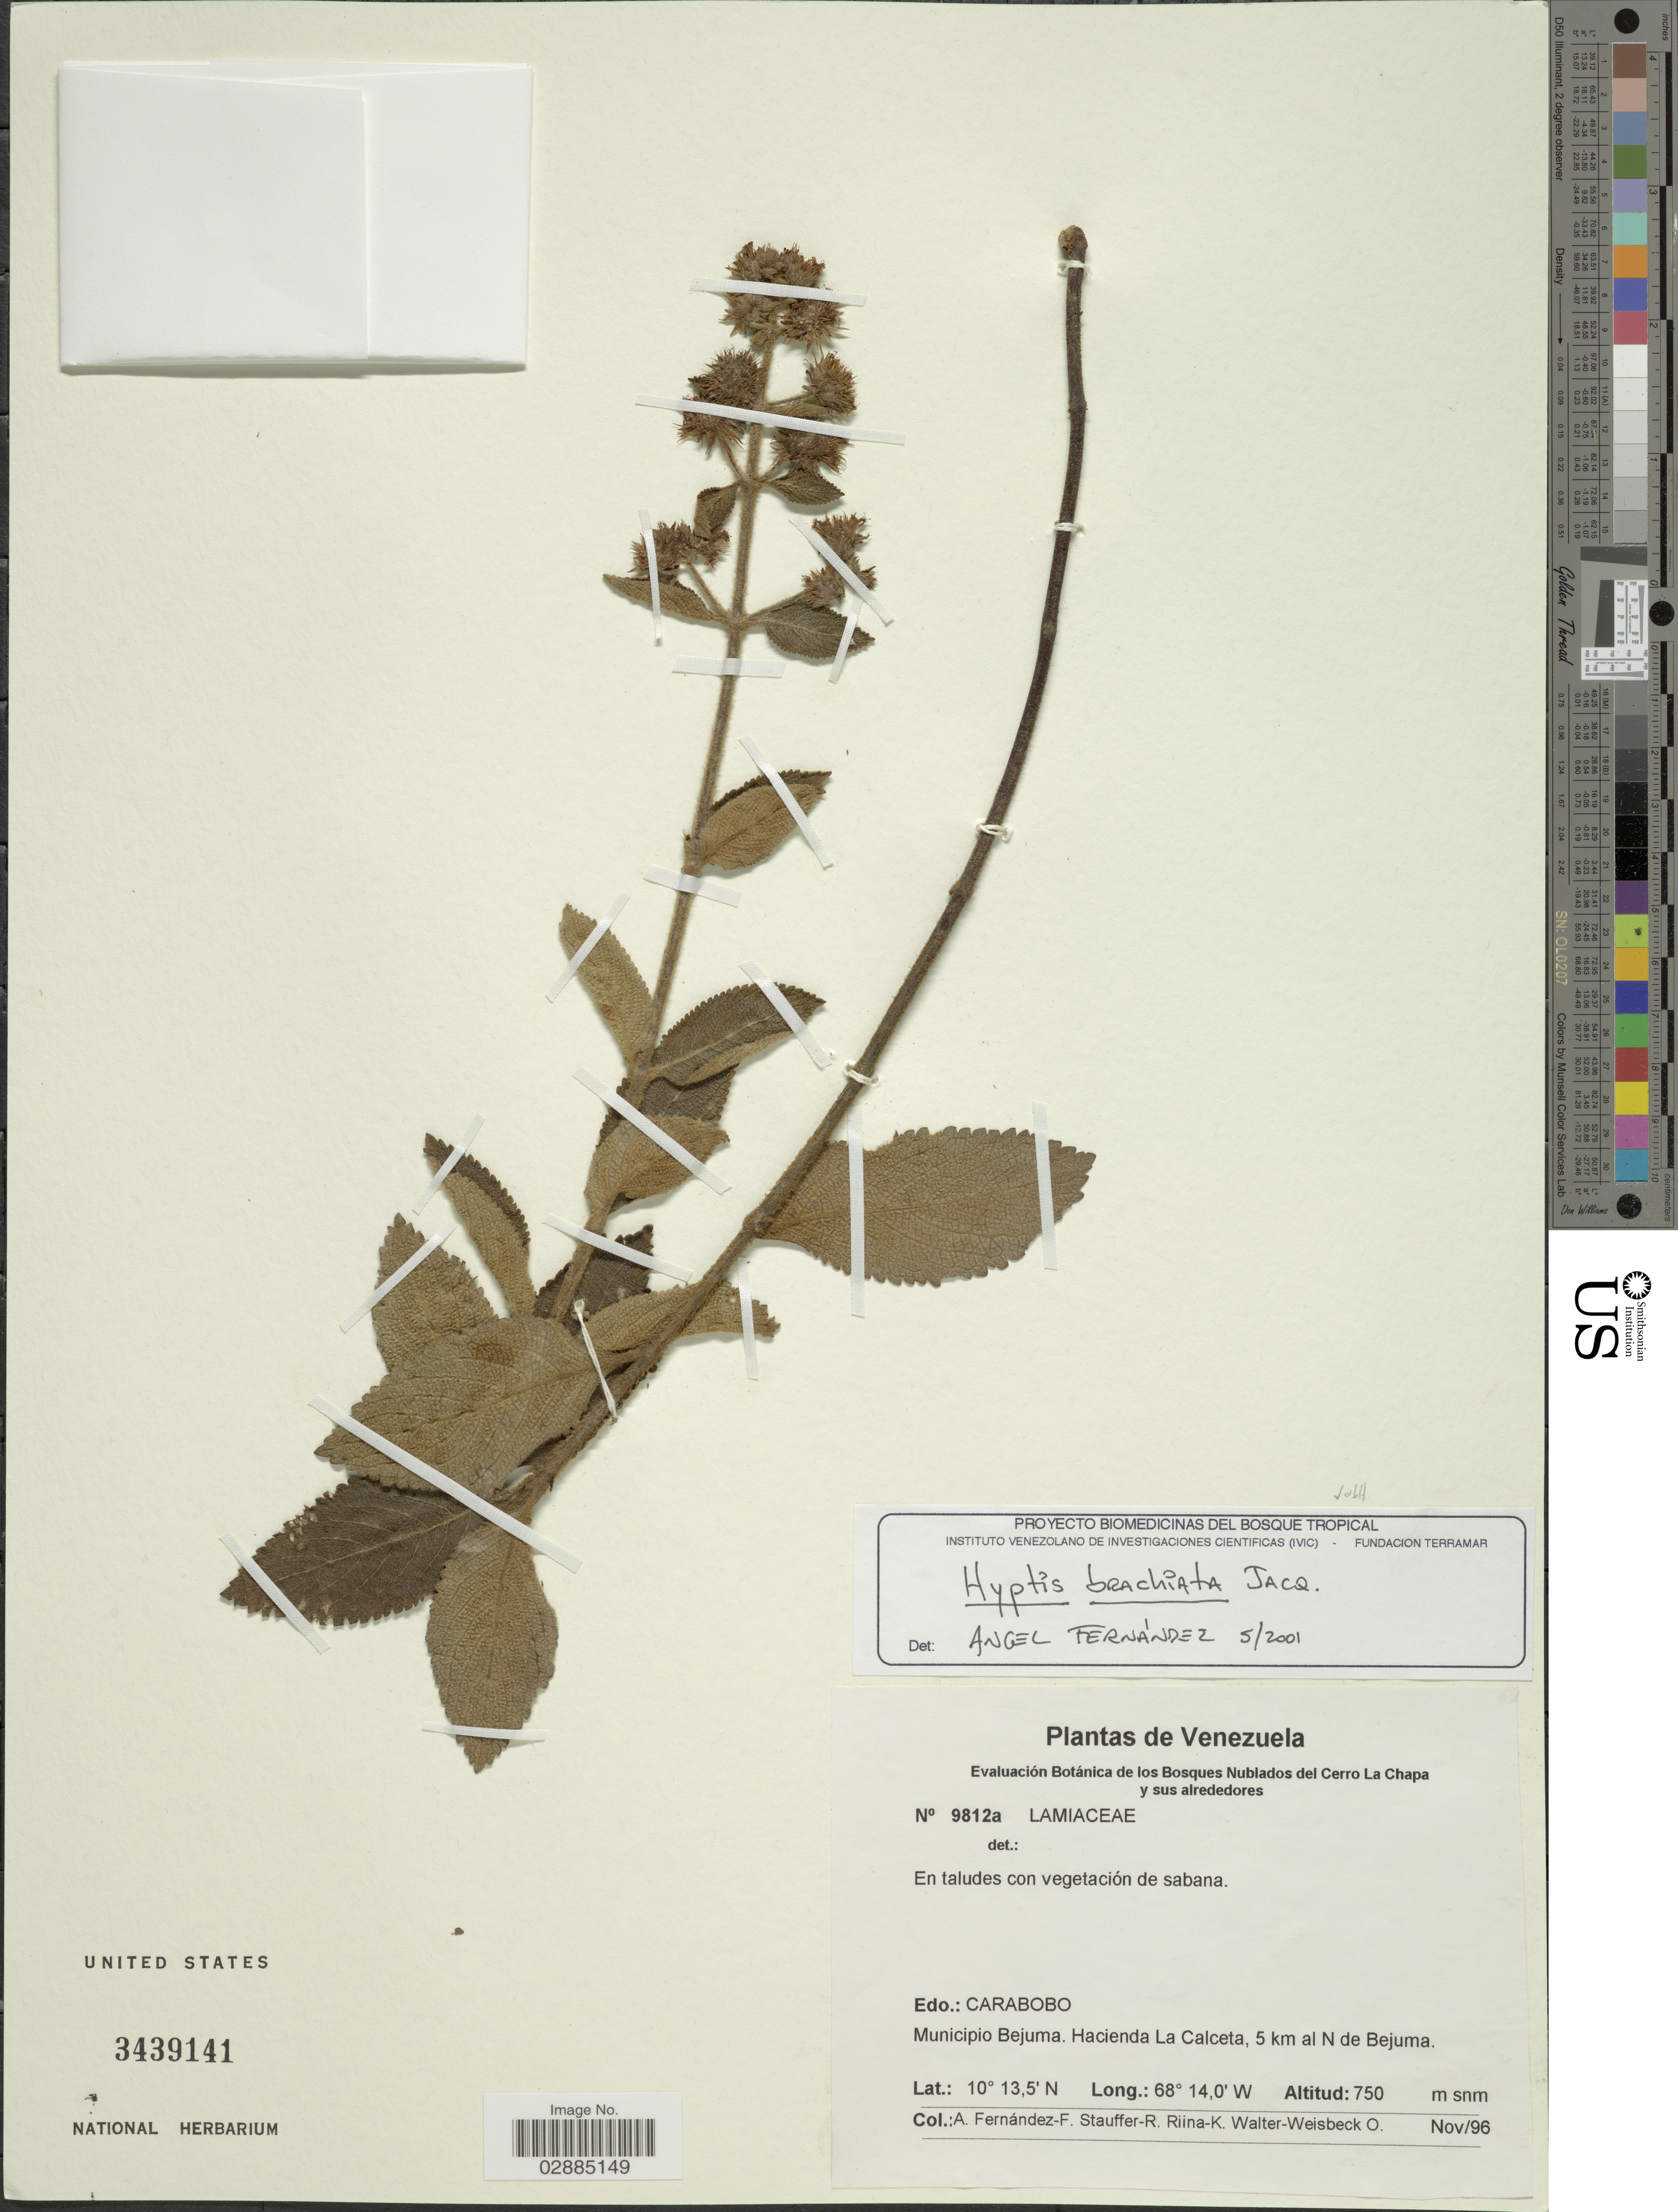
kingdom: Plantae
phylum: Tracheophyta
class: Magnoliopsida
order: Lamiales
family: Lamiaceae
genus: Hyptis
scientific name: Hyptis brachiata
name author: Briq.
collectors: A. Fernández F., Stauffer-R., K. Riina & O. Walter-Weisbeck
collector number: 9812a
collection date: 1996-11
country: Venezuela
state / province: Carabobo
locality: Municipio Bejuma, Hacienda La Calceta, 5 km al N de Bejuma.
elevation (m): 750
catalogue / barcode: US 3439141